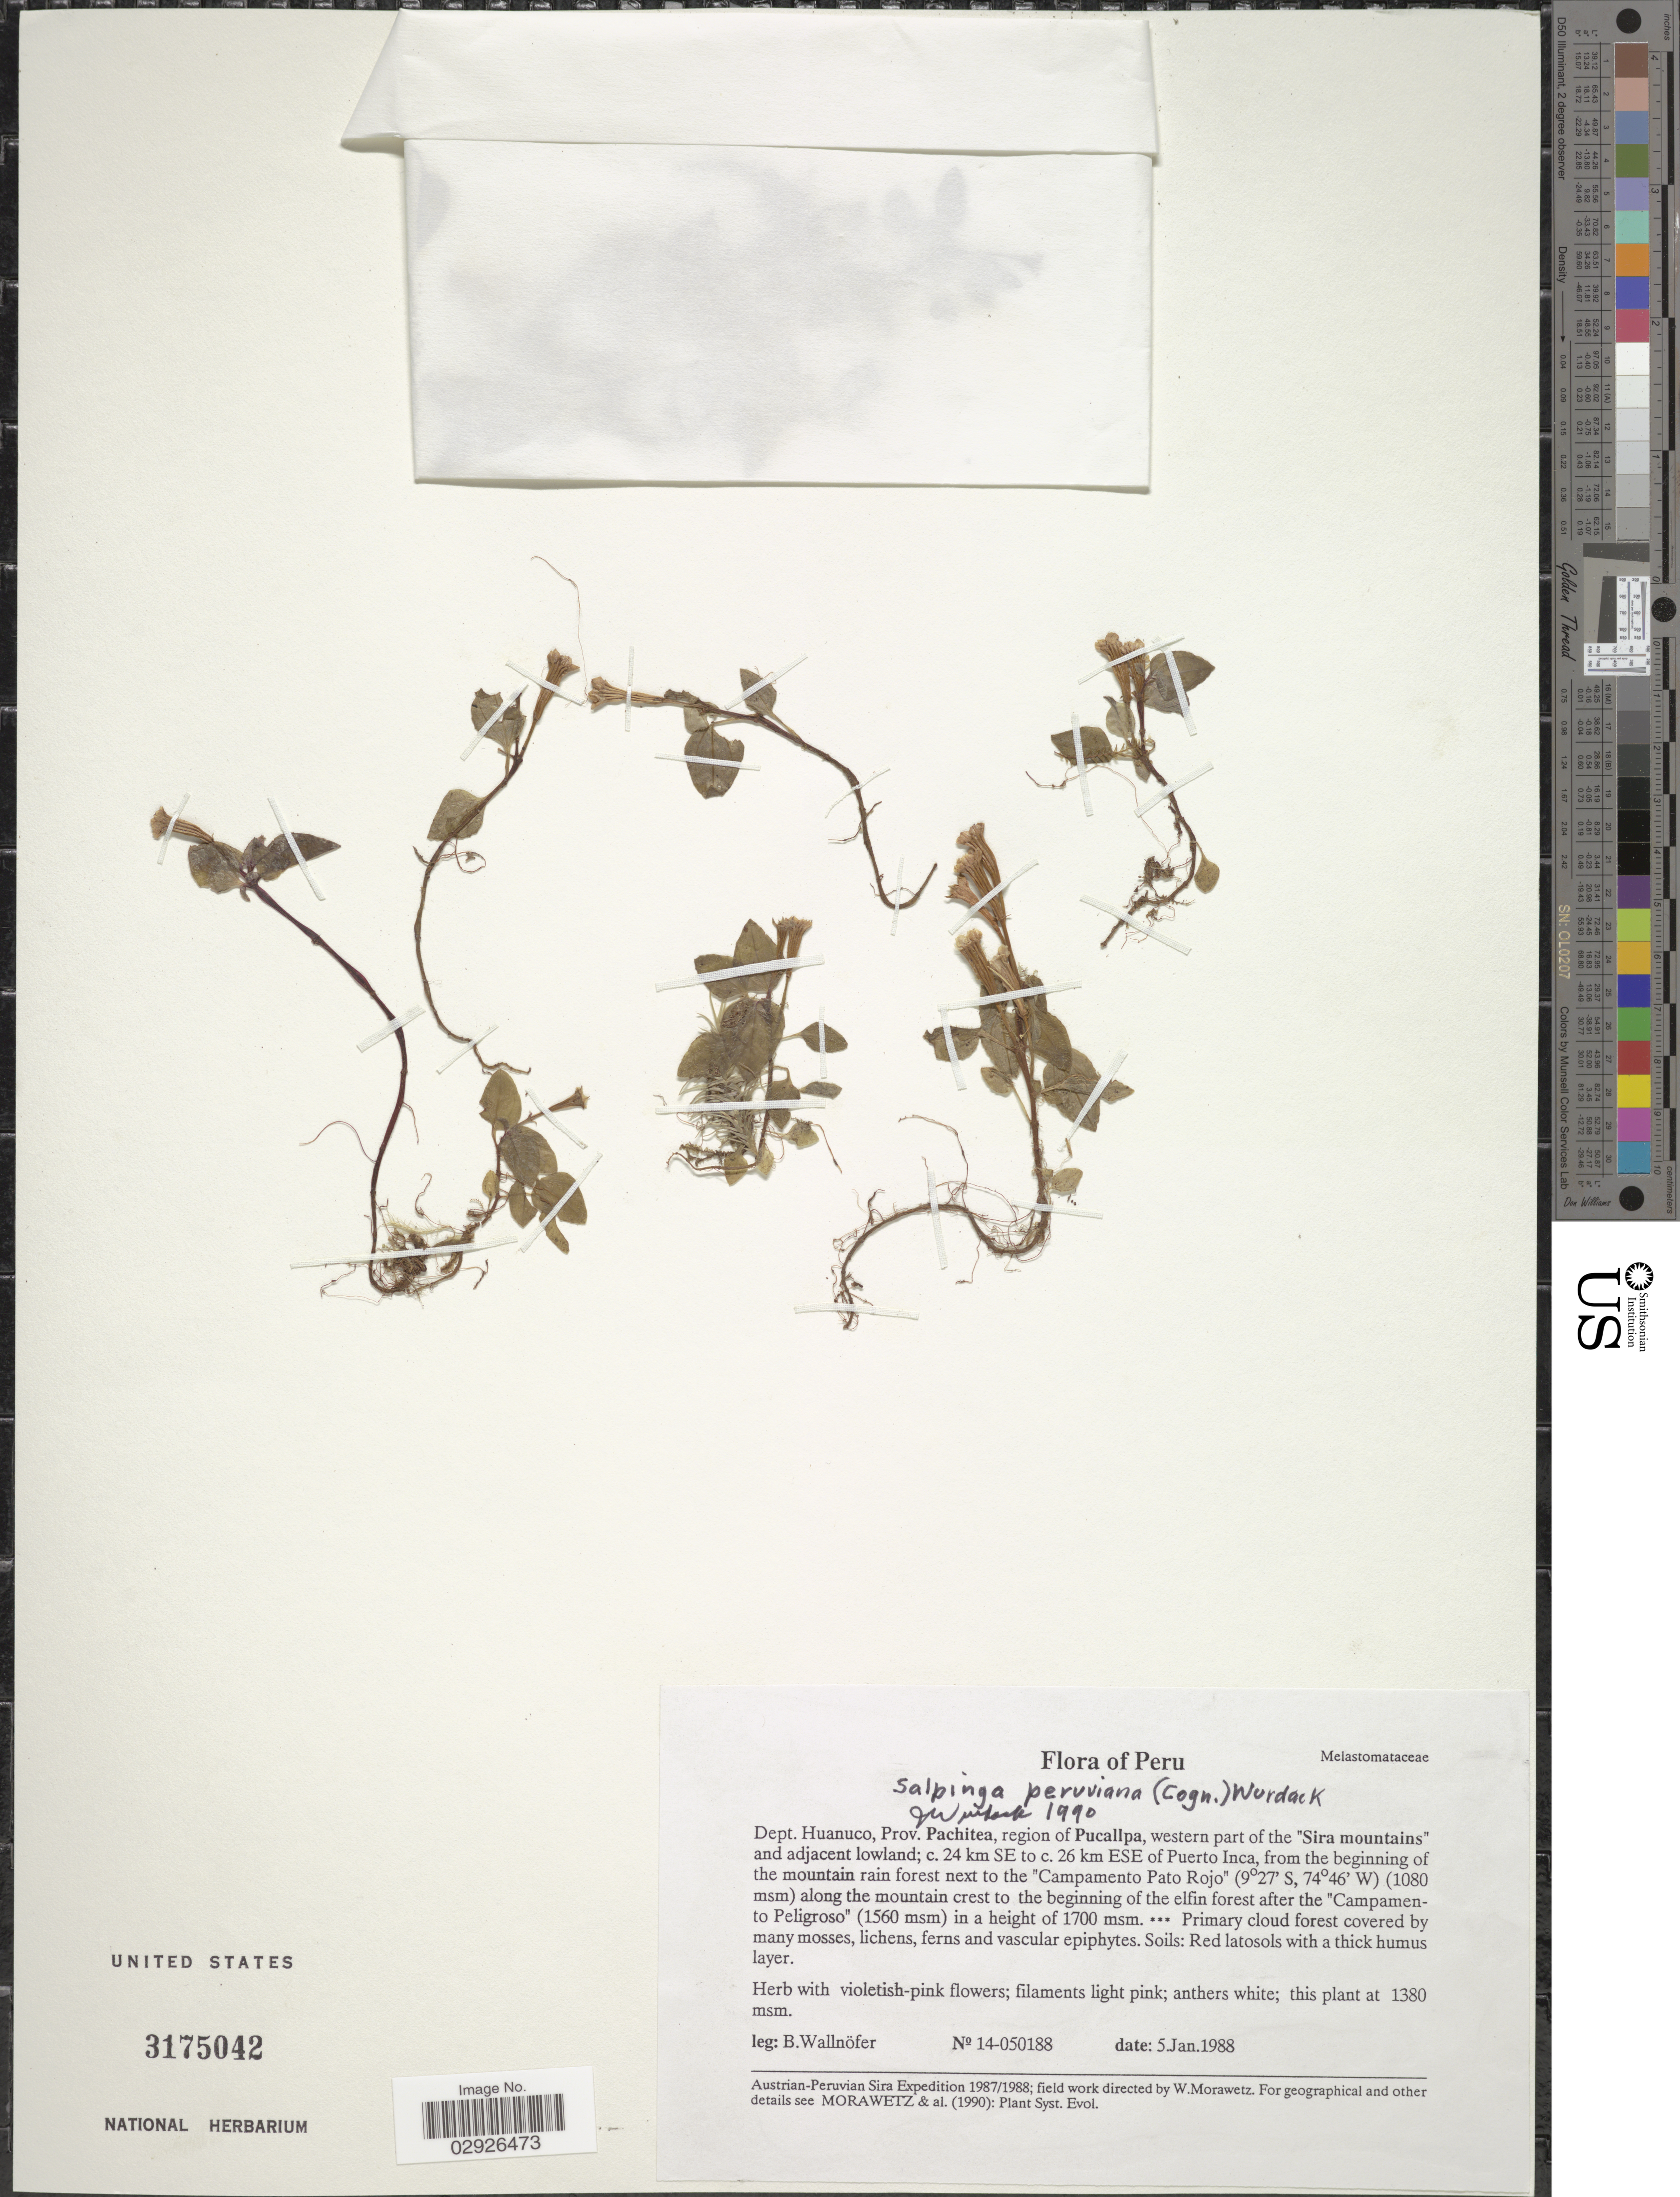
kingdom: Plantae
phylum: Tracheophyta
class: Magnoliopsida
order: Myrtales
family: Melastomataceae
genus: Salpinga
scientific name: Salpinga peruviana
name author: (Cogn.) Wurdack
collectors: B. Wallnöfer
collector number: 14-050188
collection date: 1988-01-05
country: Peru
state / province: Huánuco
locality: Dept. Huanuco, Prov. Pachitea, region of Pucallpa, western part of the "Sira mountains" and adjacent lowland; c. 24 km SE to c. 26 km ESE of Puerto Inca, from the beginning of the mountain rain forest next to the "Campamento Pato Rojo" along the mountain crest to the beginning of the elfin forest after the "Campamento Peligroso".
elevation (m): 1080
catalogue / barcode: US 3175042